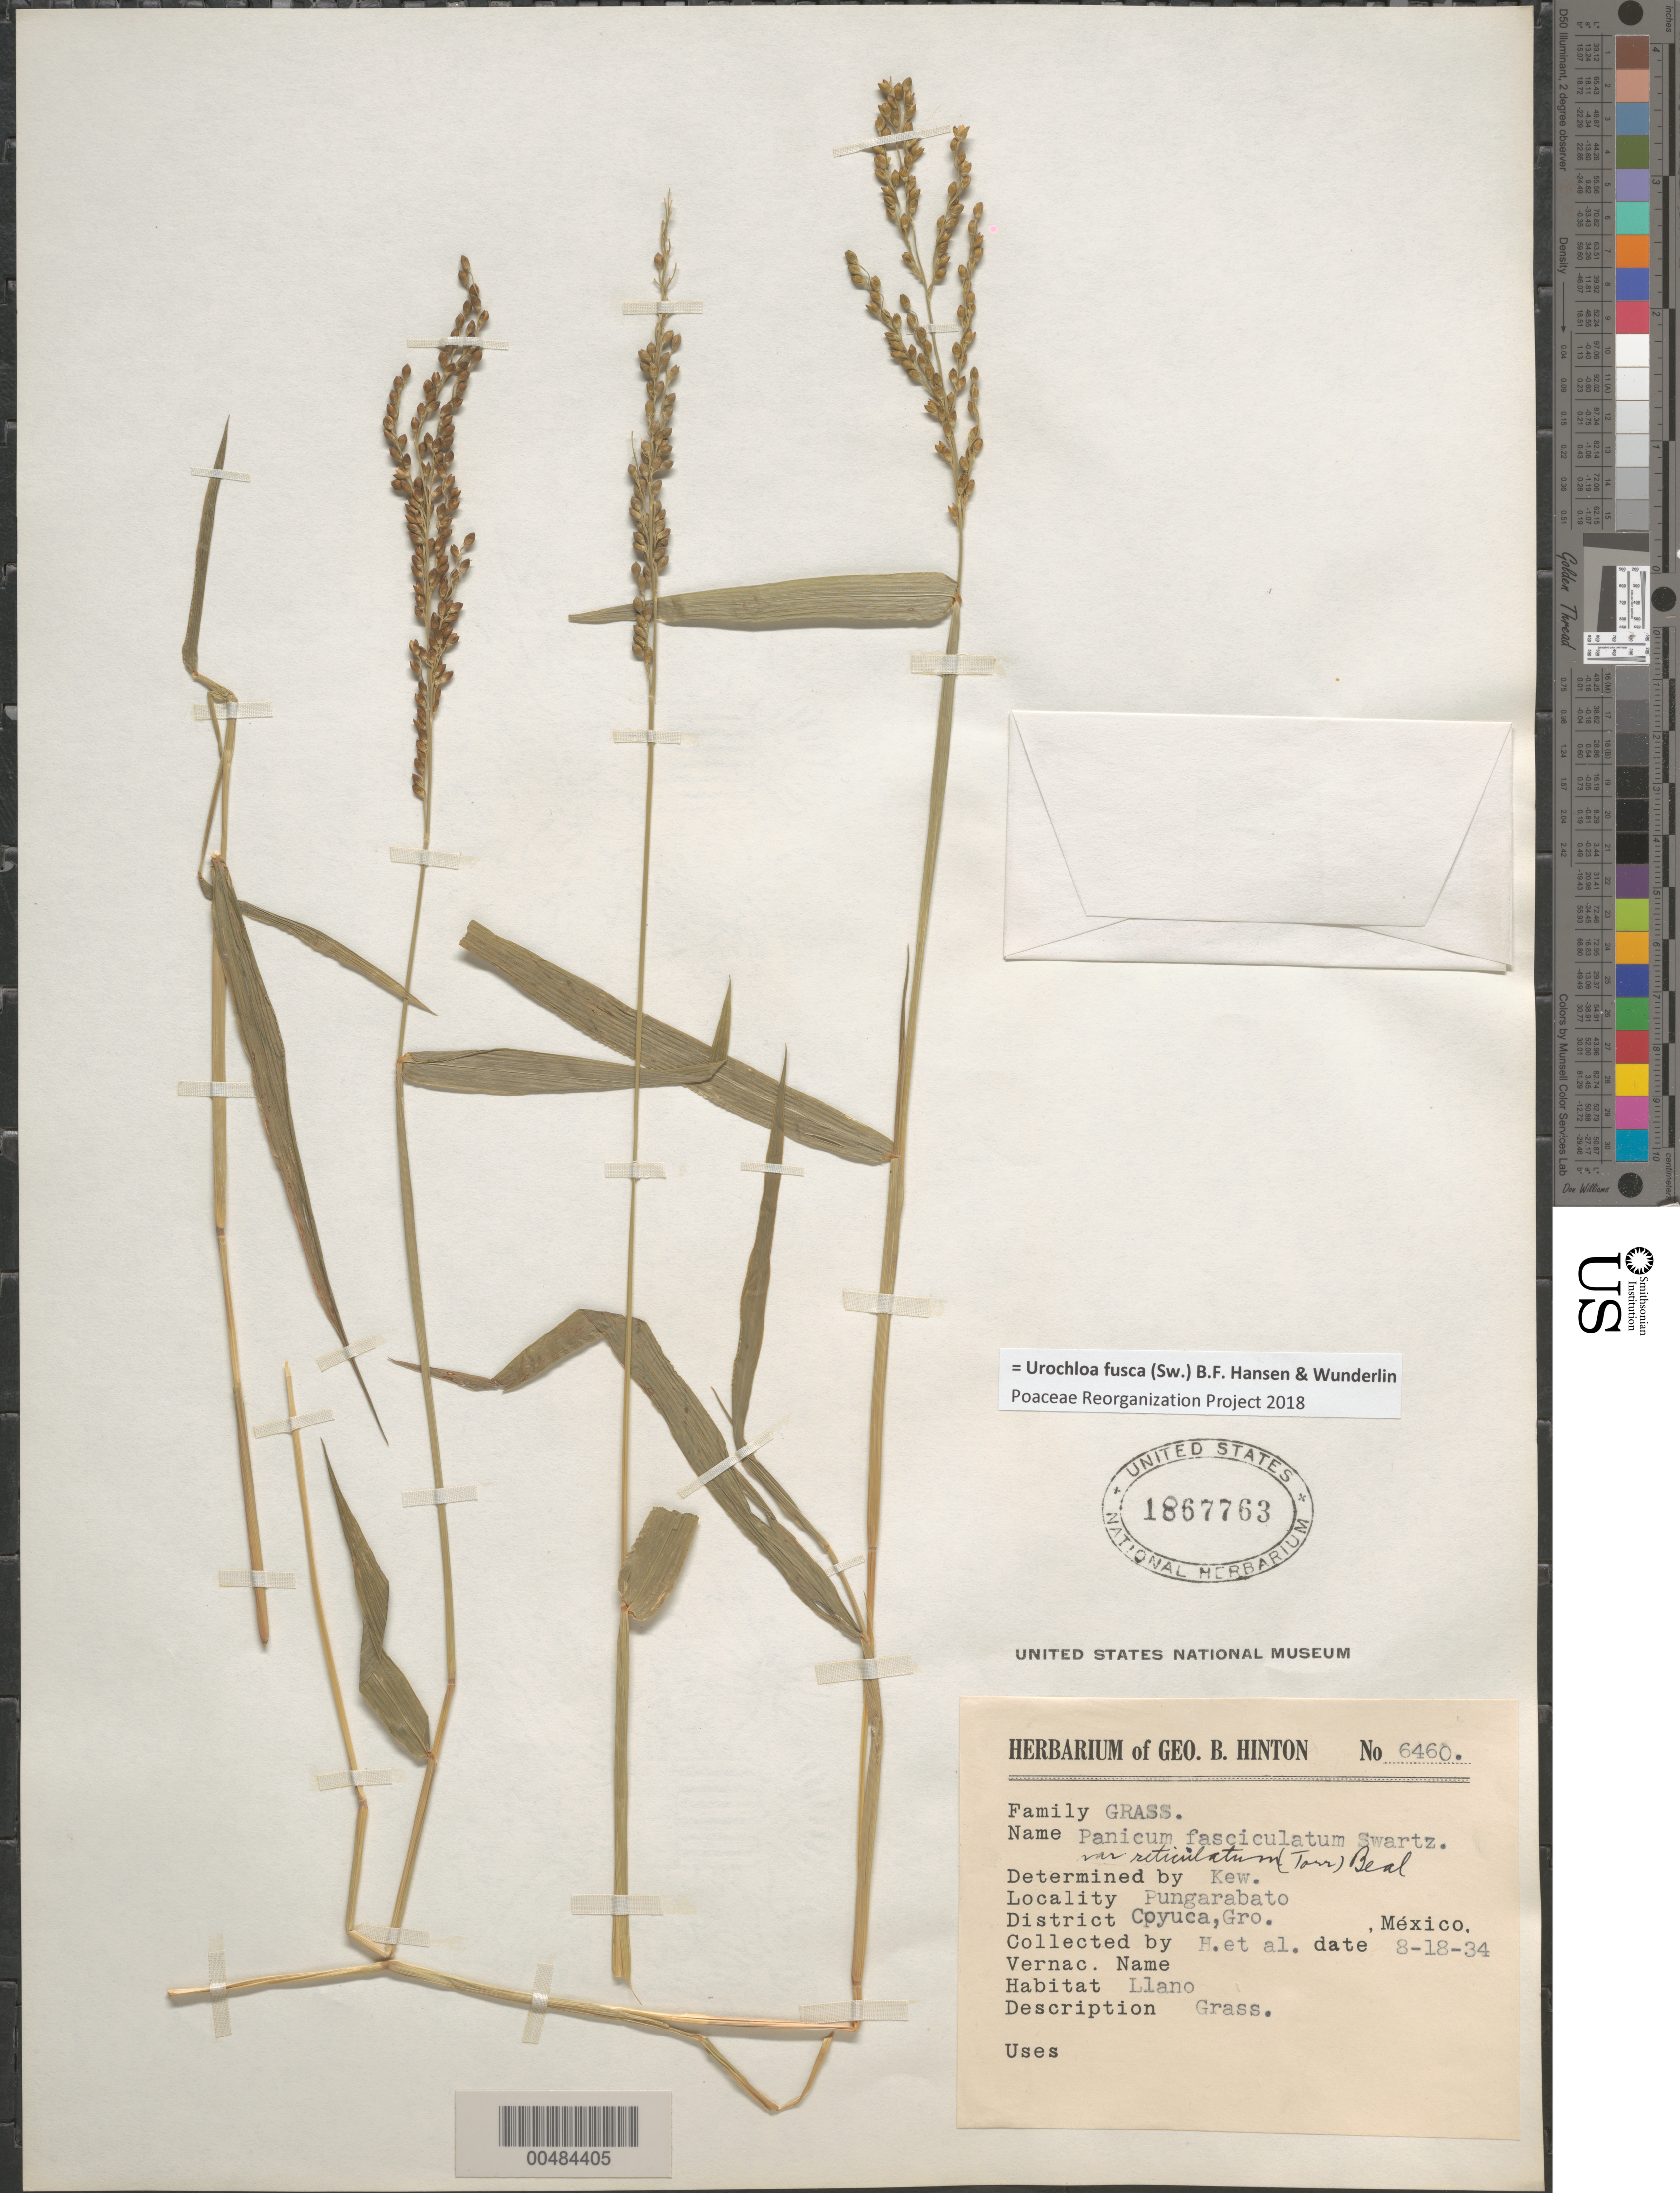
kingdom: Plantae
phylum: Tracheophyta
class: Liliopsida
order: Poales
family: Poaceae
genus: Brachiaria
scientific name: Brachiaria fasciculata var. reticulata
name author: (Torr.) Beetle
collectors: G. B. Hinton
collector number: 6460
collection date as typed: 18 Aug 1934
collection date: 1934-08-18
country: Mexico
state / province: Guerrero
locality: Coyuca Dist., Pungarabato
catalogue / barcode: US 1867763